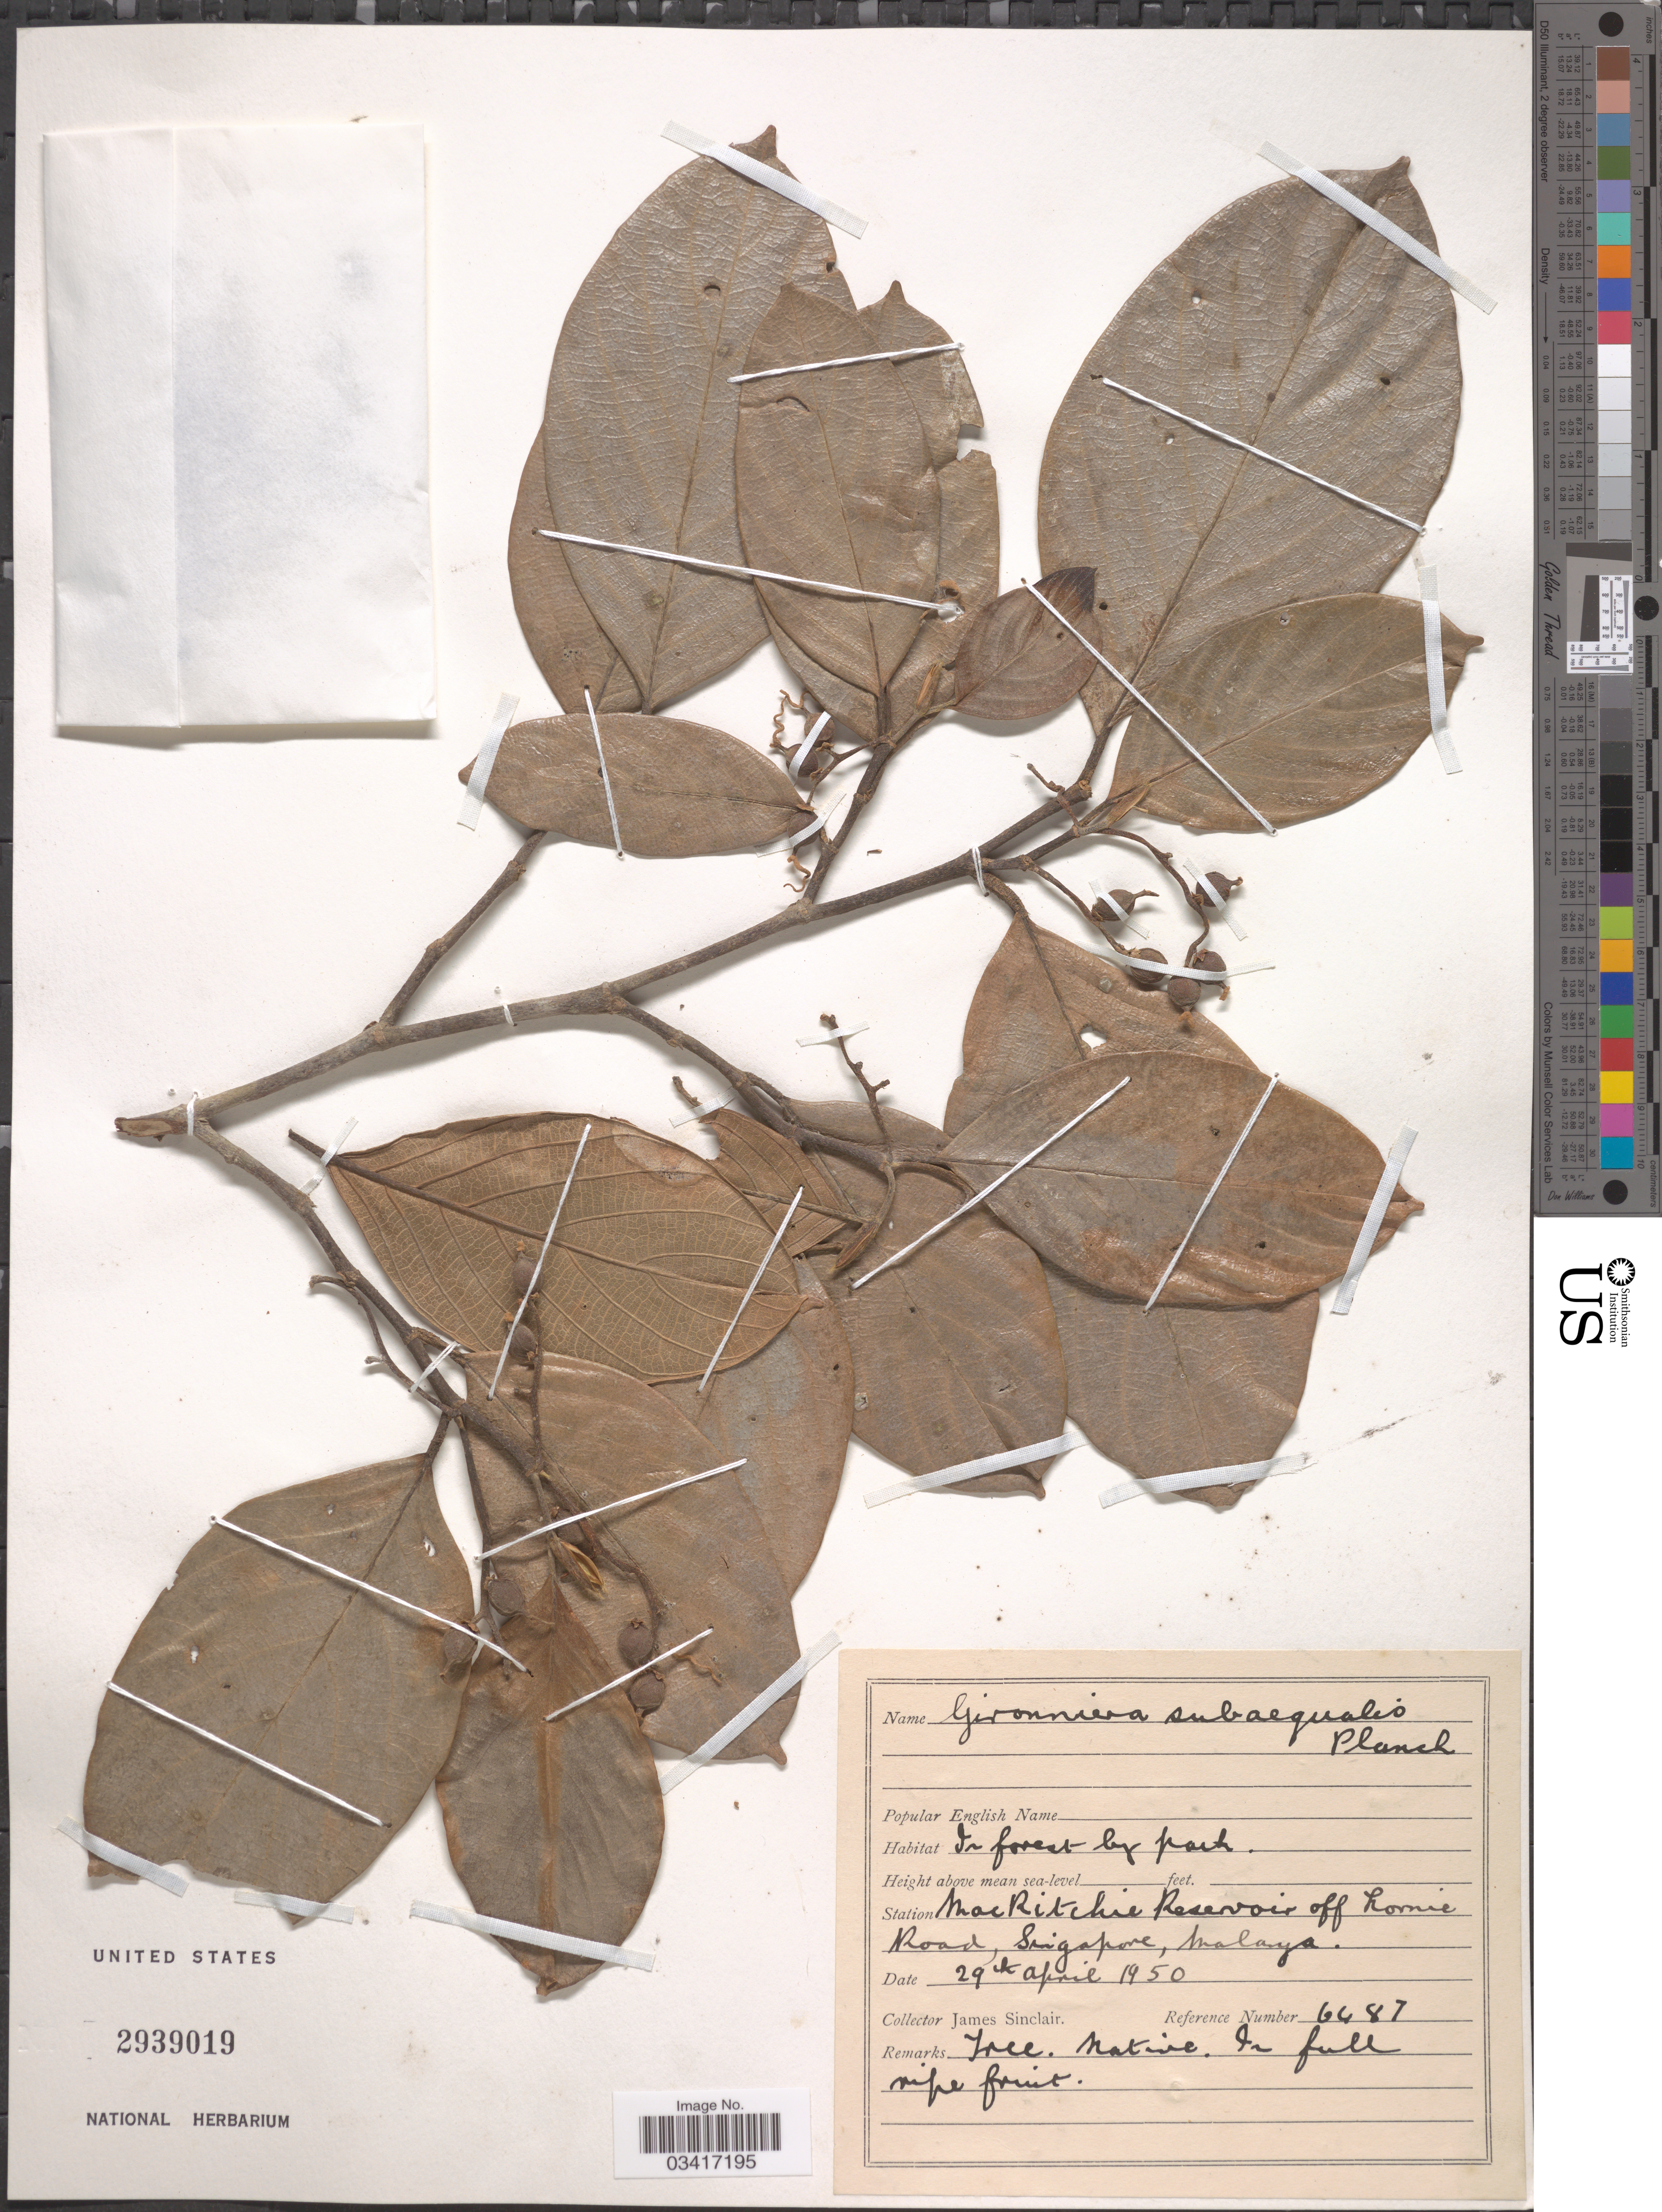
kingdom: Plantae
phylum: Tracheophyta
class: Magnoliopsida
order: Rosales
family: Cannabaceae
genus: Gironniera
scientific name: Gironniera subaequalis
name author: Planch.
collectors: J. Sinclair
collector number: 6487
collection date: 1950-04-29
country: Singapore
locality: Station Mac Ritchie Reservoir off homie Road, Malaya.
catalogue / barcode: US 2939019